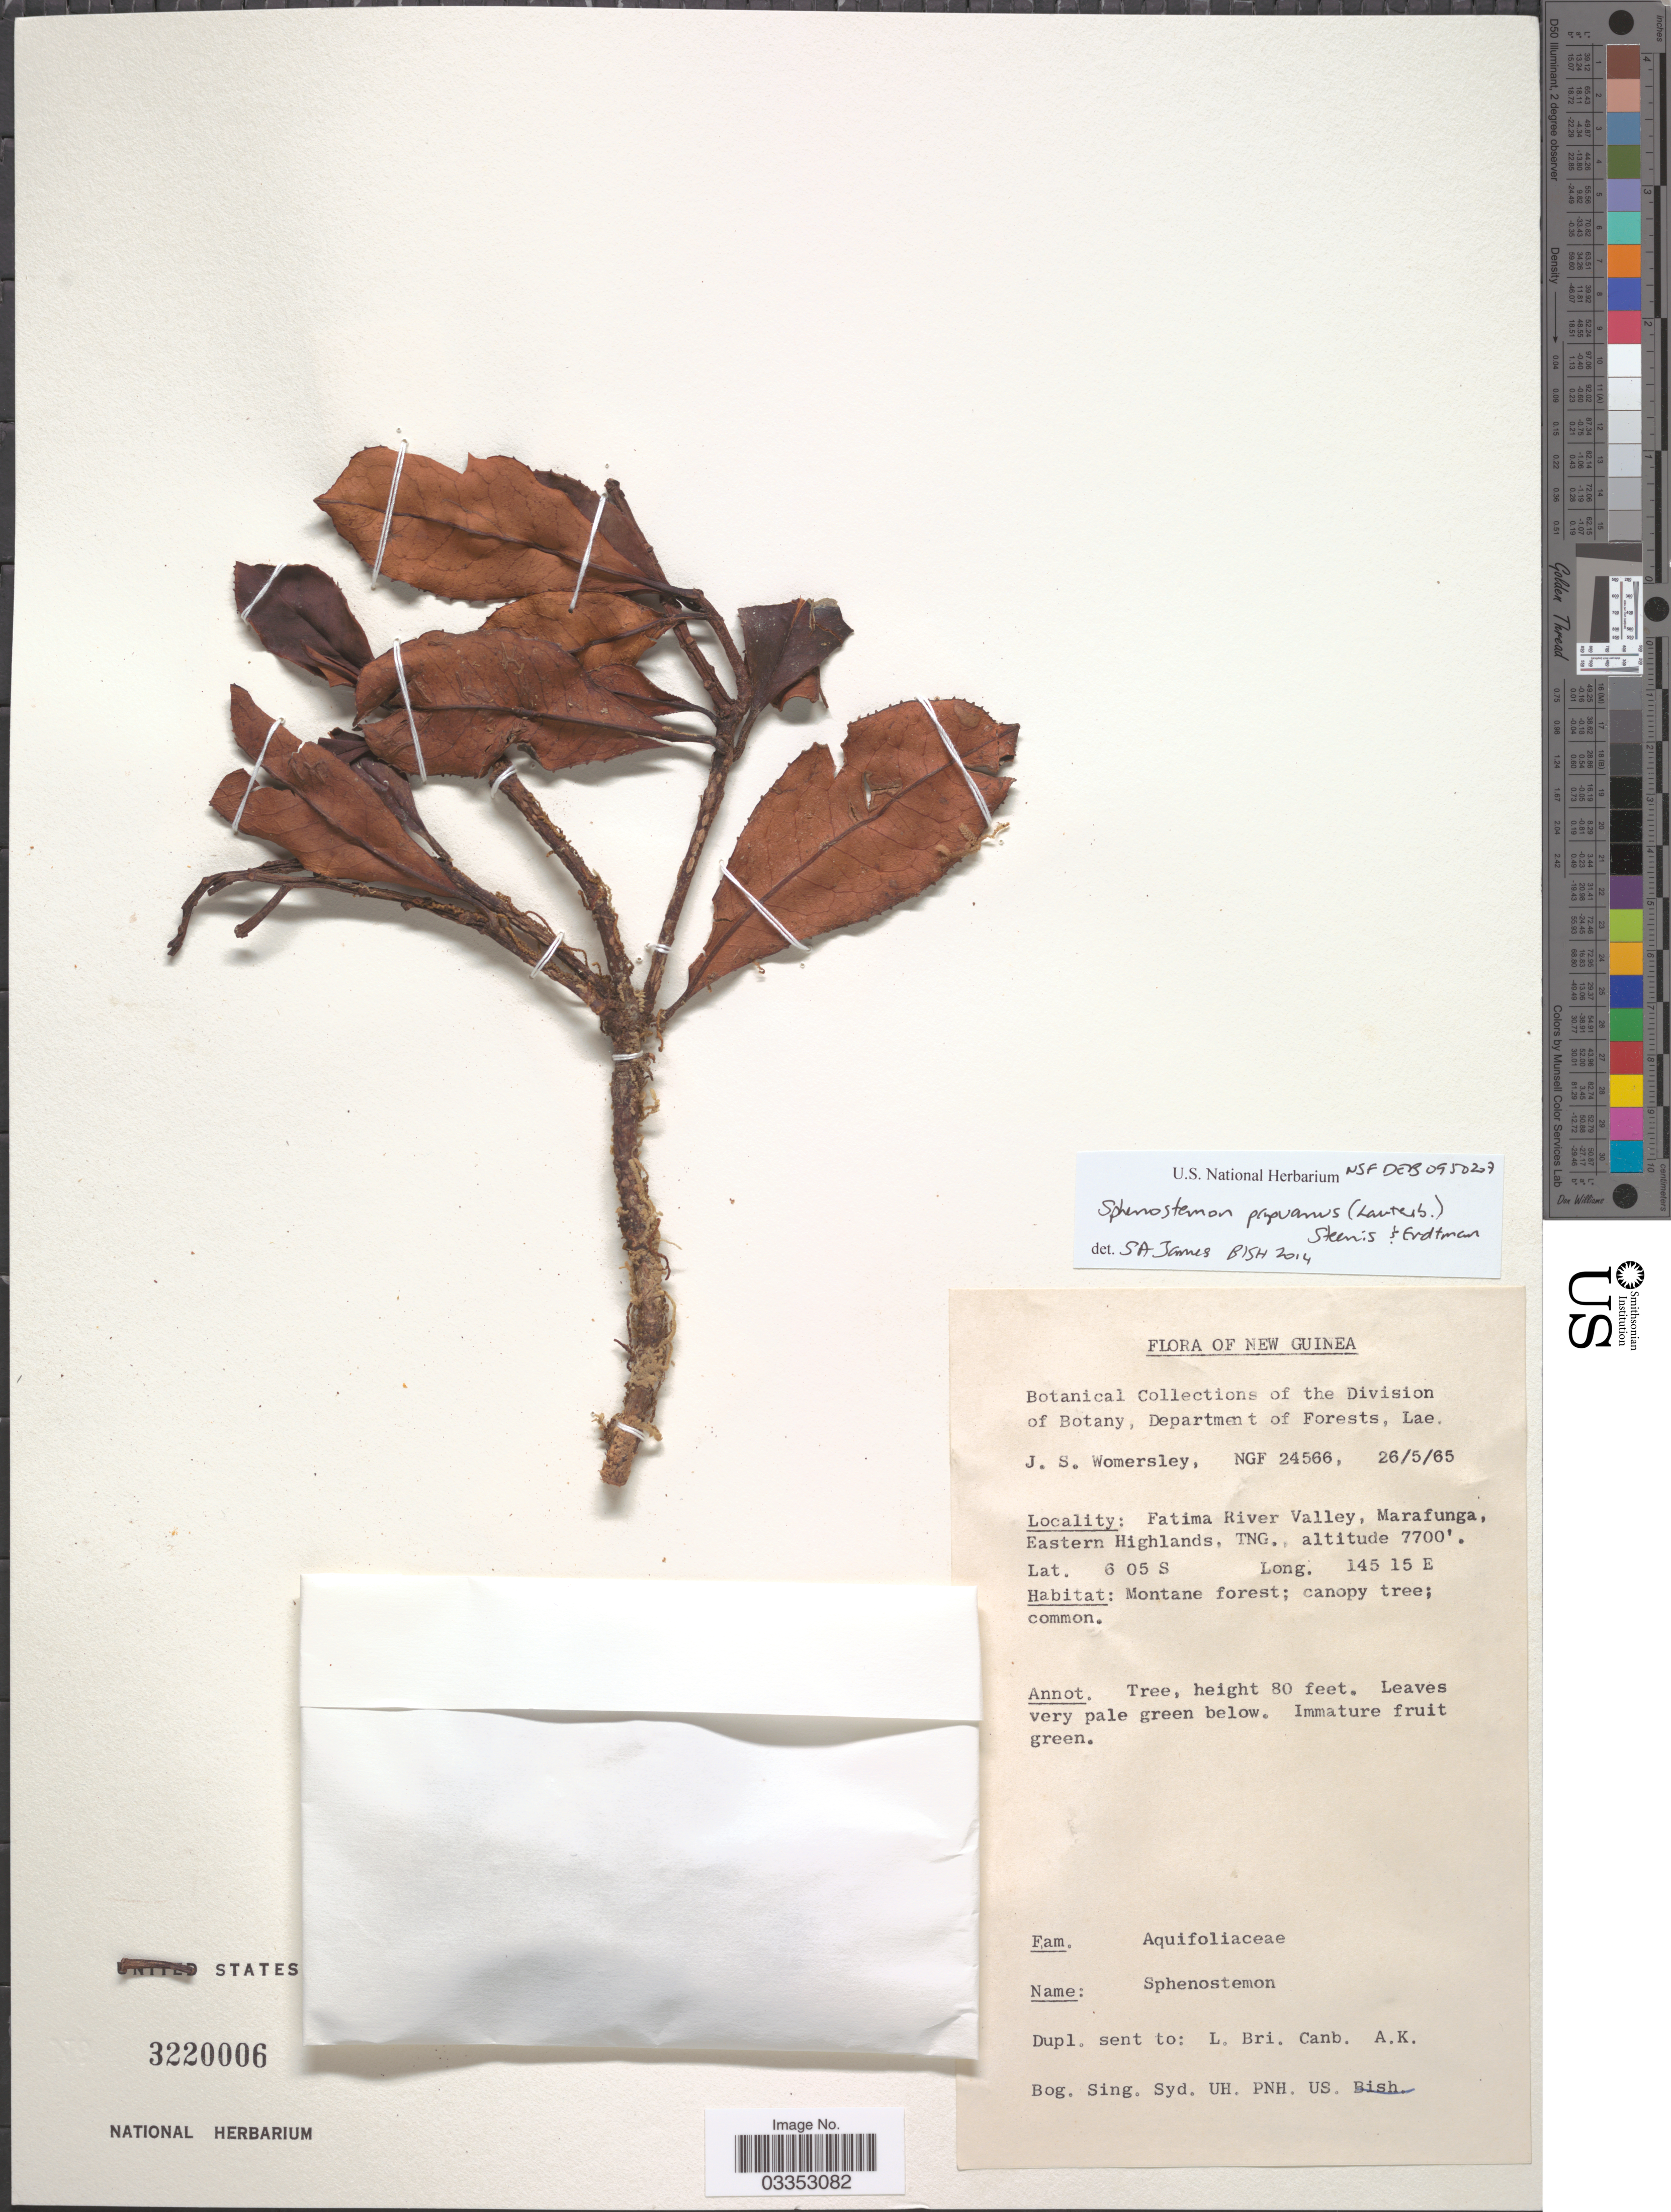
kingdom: Plantae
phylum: Tracheophyta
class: Magnoliopsida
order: Paracryphiales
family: Paracryphiaceae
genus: Sphenostemon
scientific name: Sphenostemon papuanus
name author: (Lauterb.) Steenis & Erdtm.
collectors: J. S. Womersley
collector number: NGF 24566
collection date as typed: Transcribed d/m/y: 26/5/65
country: Papua New Guinea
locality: New Guinea. Fatima River Valley, Marafunga, Eastern Highlands, TNG.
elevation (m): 2347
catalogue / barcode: US 3220006